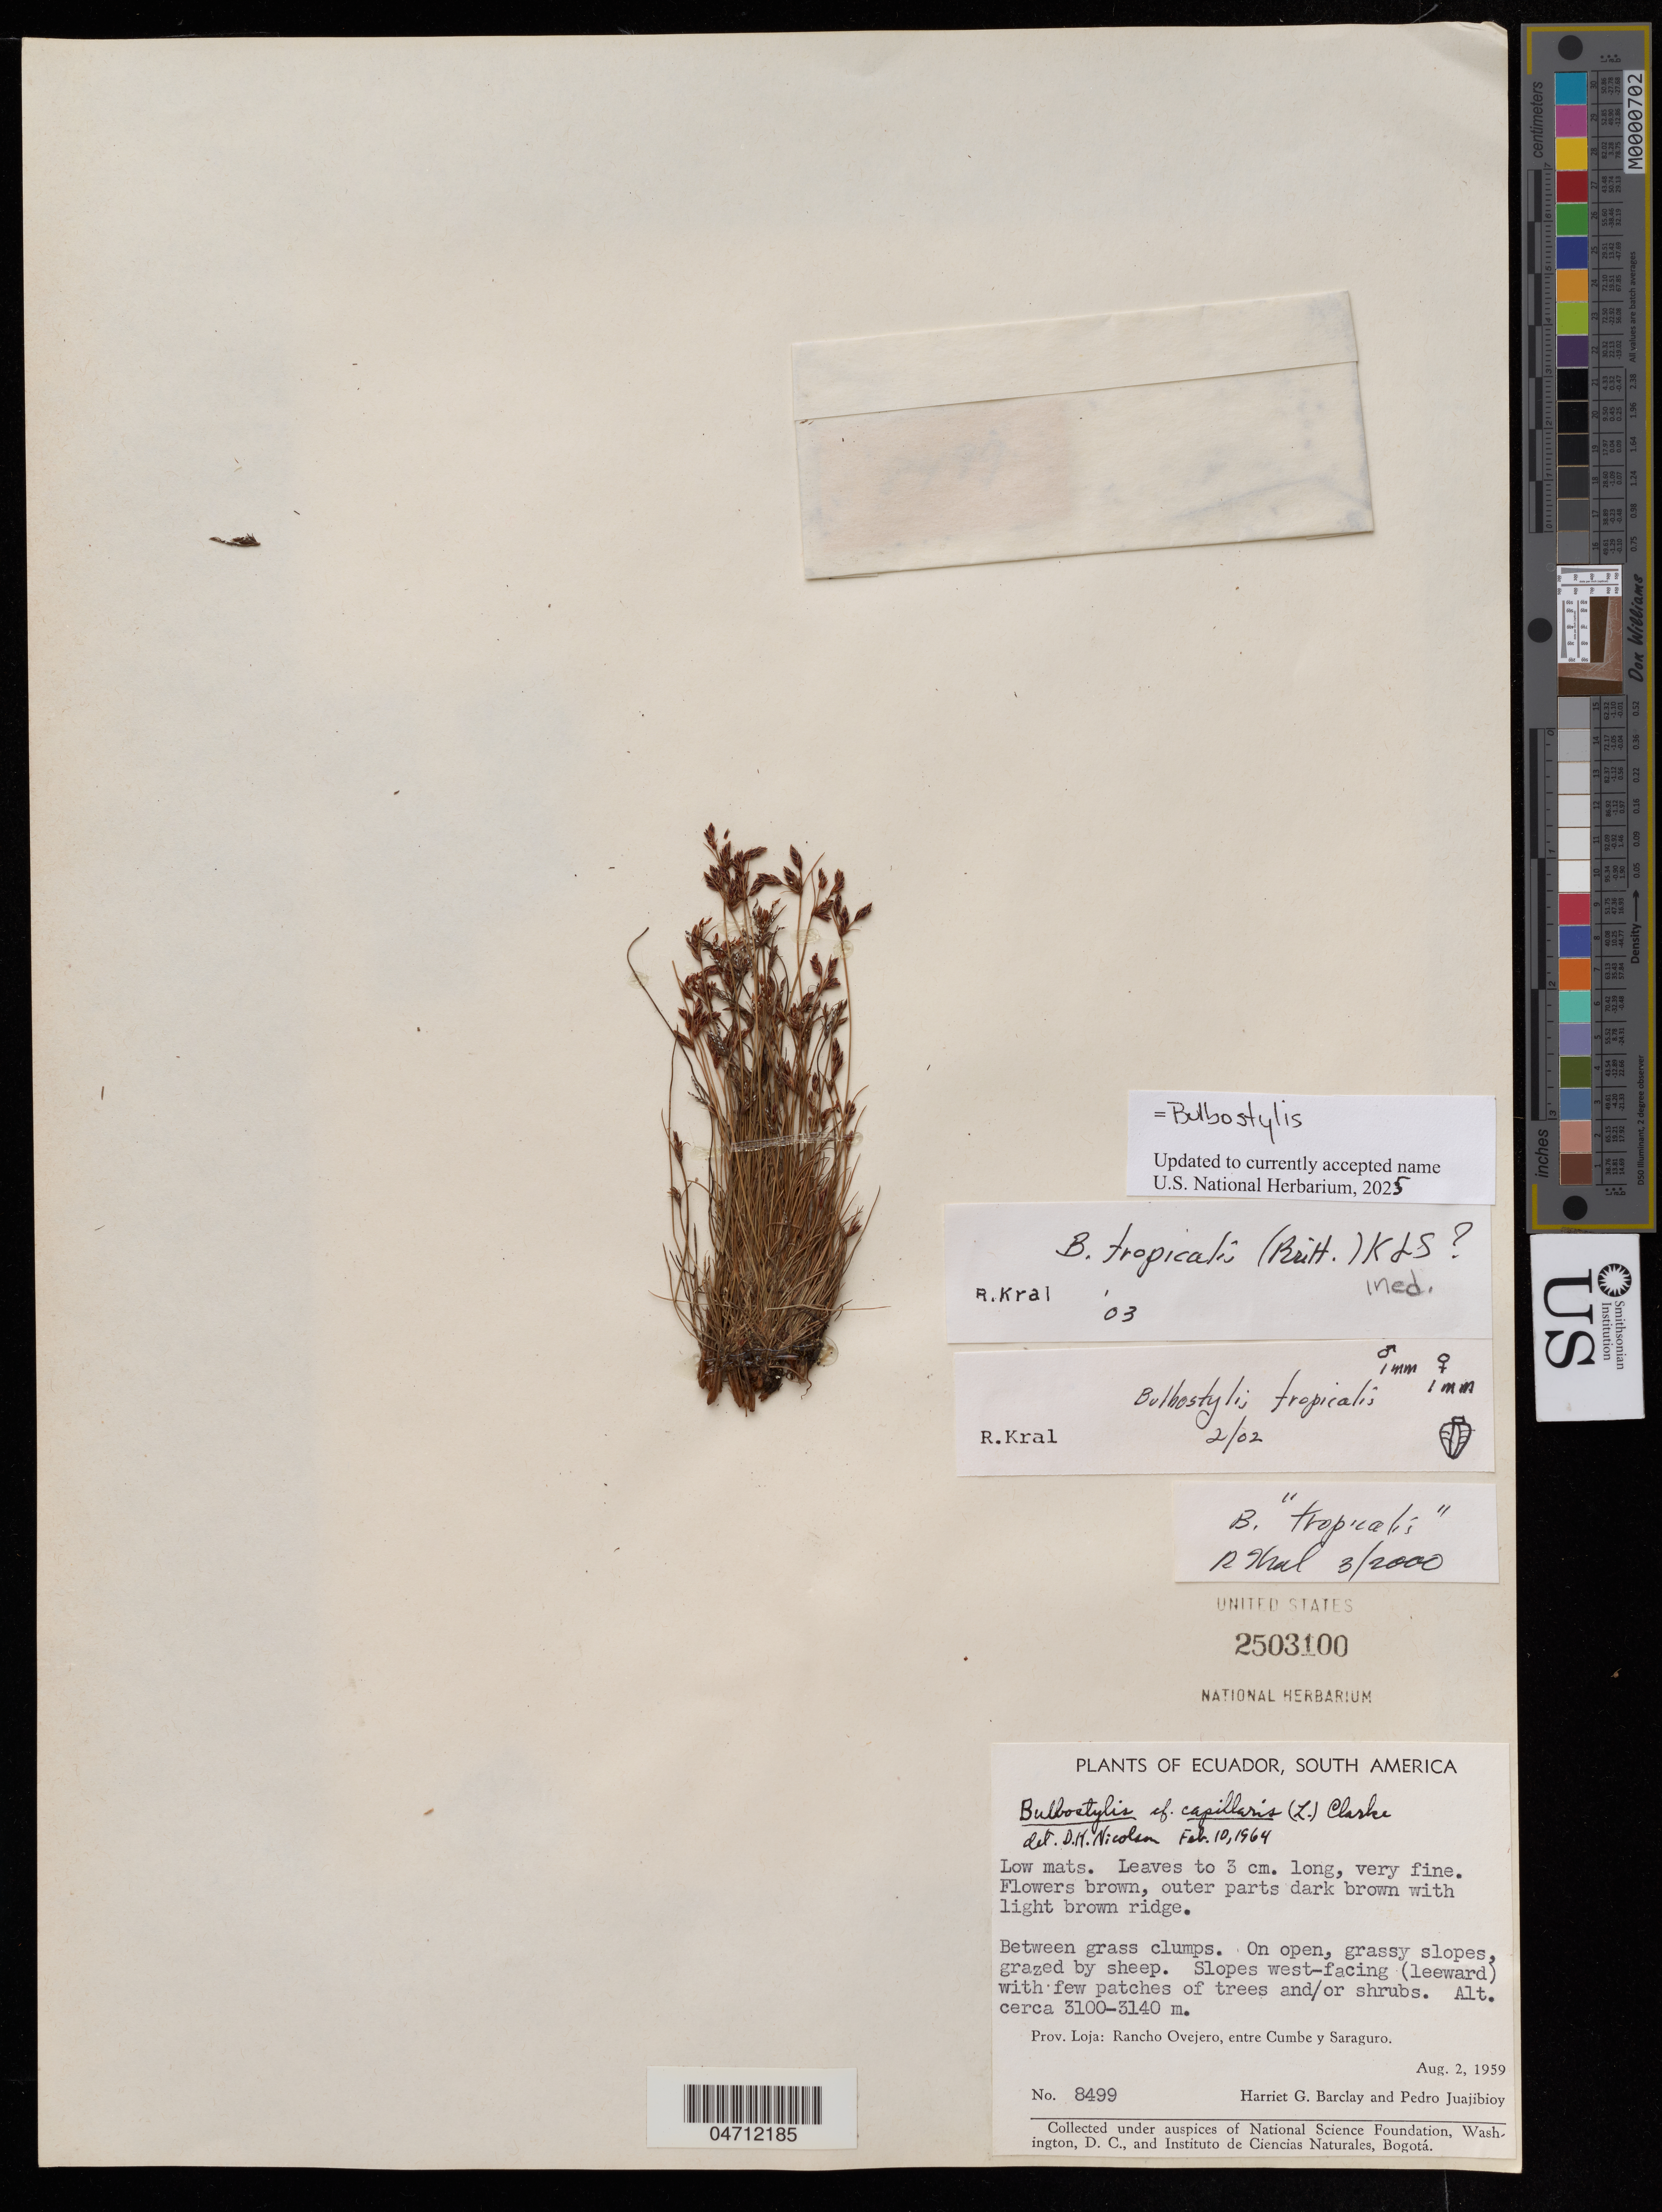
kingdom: Plantae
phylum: Tracheophyta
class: Liliopsida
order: Poales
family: Cyperaceae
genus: Bulbostylis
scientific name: Bulbostylis sp.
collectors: H. G. Barclay & P. Juajibioy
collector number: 8499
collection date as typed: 2 August 1959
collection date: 1959-08-02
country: Ecuador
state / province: Loja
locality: Rancho Ovejero, entre Cumbe y Saraguro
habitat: Between grass clumps, open, grassy slopes.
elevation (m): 3100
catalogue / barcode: US 2503100